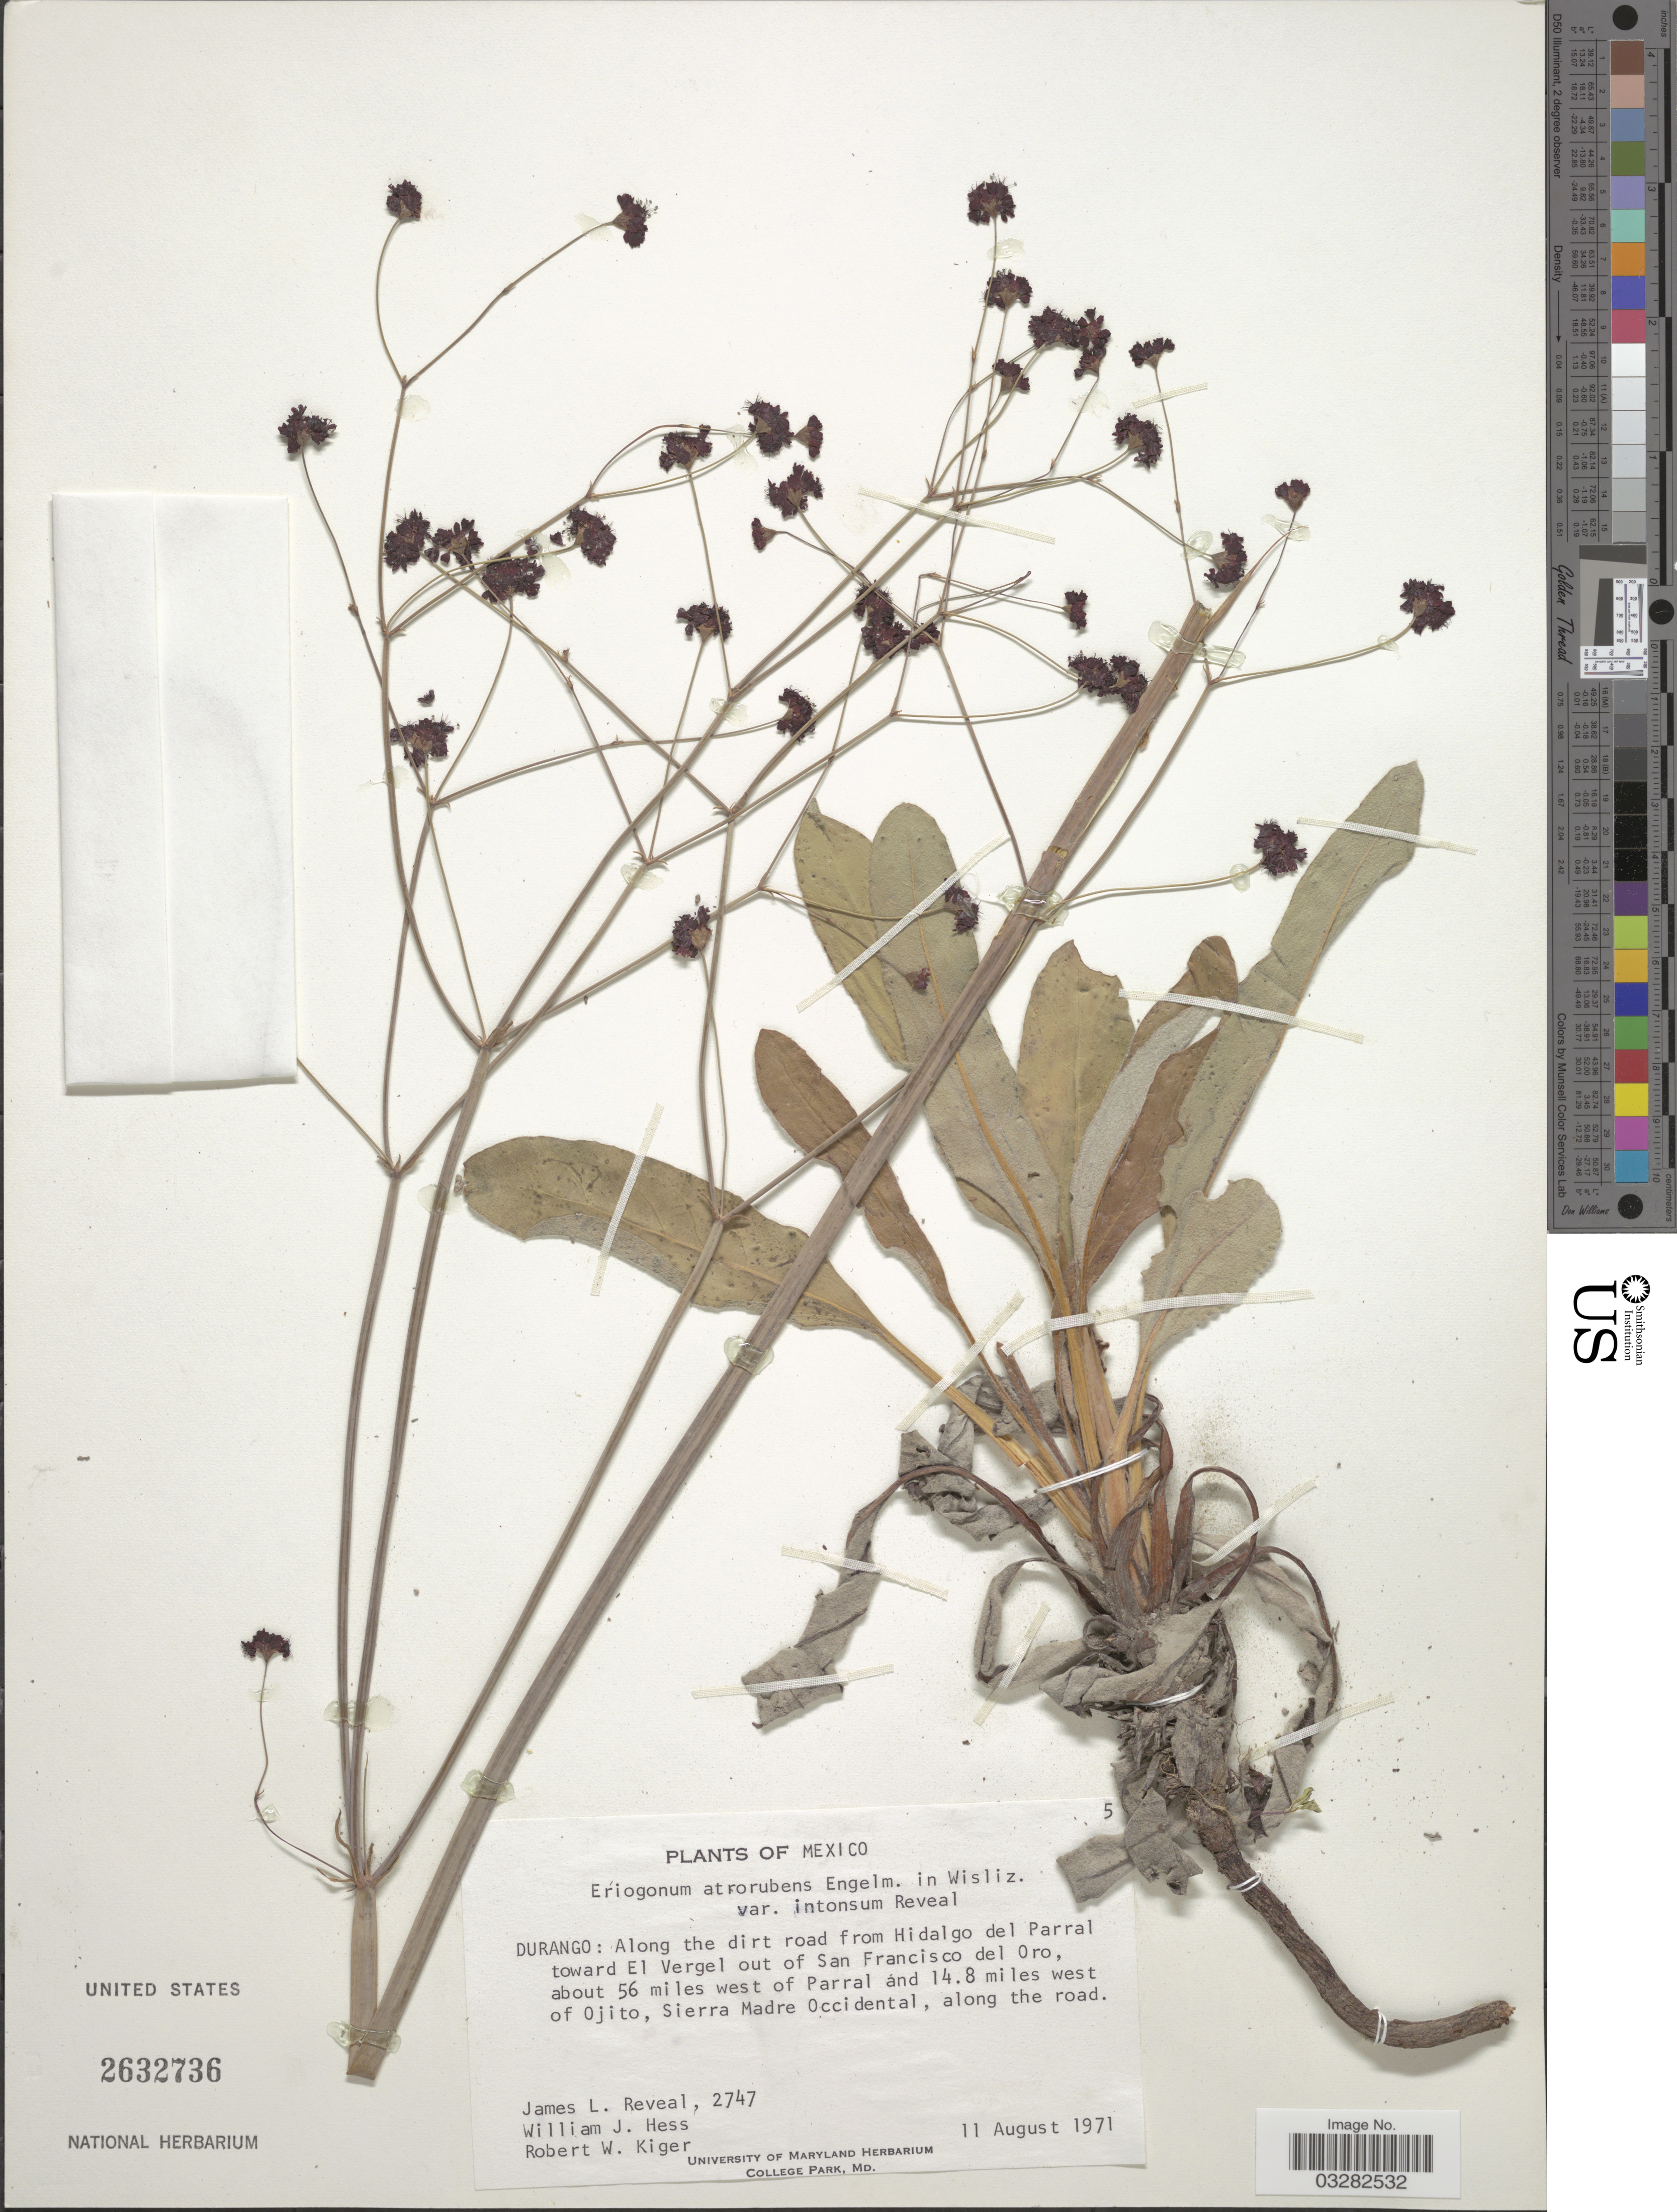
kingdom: Plantae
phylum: Tracheophyta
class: Magnoliopsida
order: Caryophyllales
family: Polygonaceae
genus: Eriogonum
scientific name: Eriogonum atrorubens var. intonsum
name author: Reveal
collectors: J. L. Reveal, W. Hess & R. Kiger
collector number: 2747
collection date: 1971-08-11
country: Mexico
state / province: Durango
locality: Along the dirt road from Hidalgo del Parral toward El Vergel out of San Francisco del Oro, about 56 miles west of Parral and 14.8 miles west of Ojito, Sierra Madre Occidental, along the road.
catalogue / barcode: US 2632736